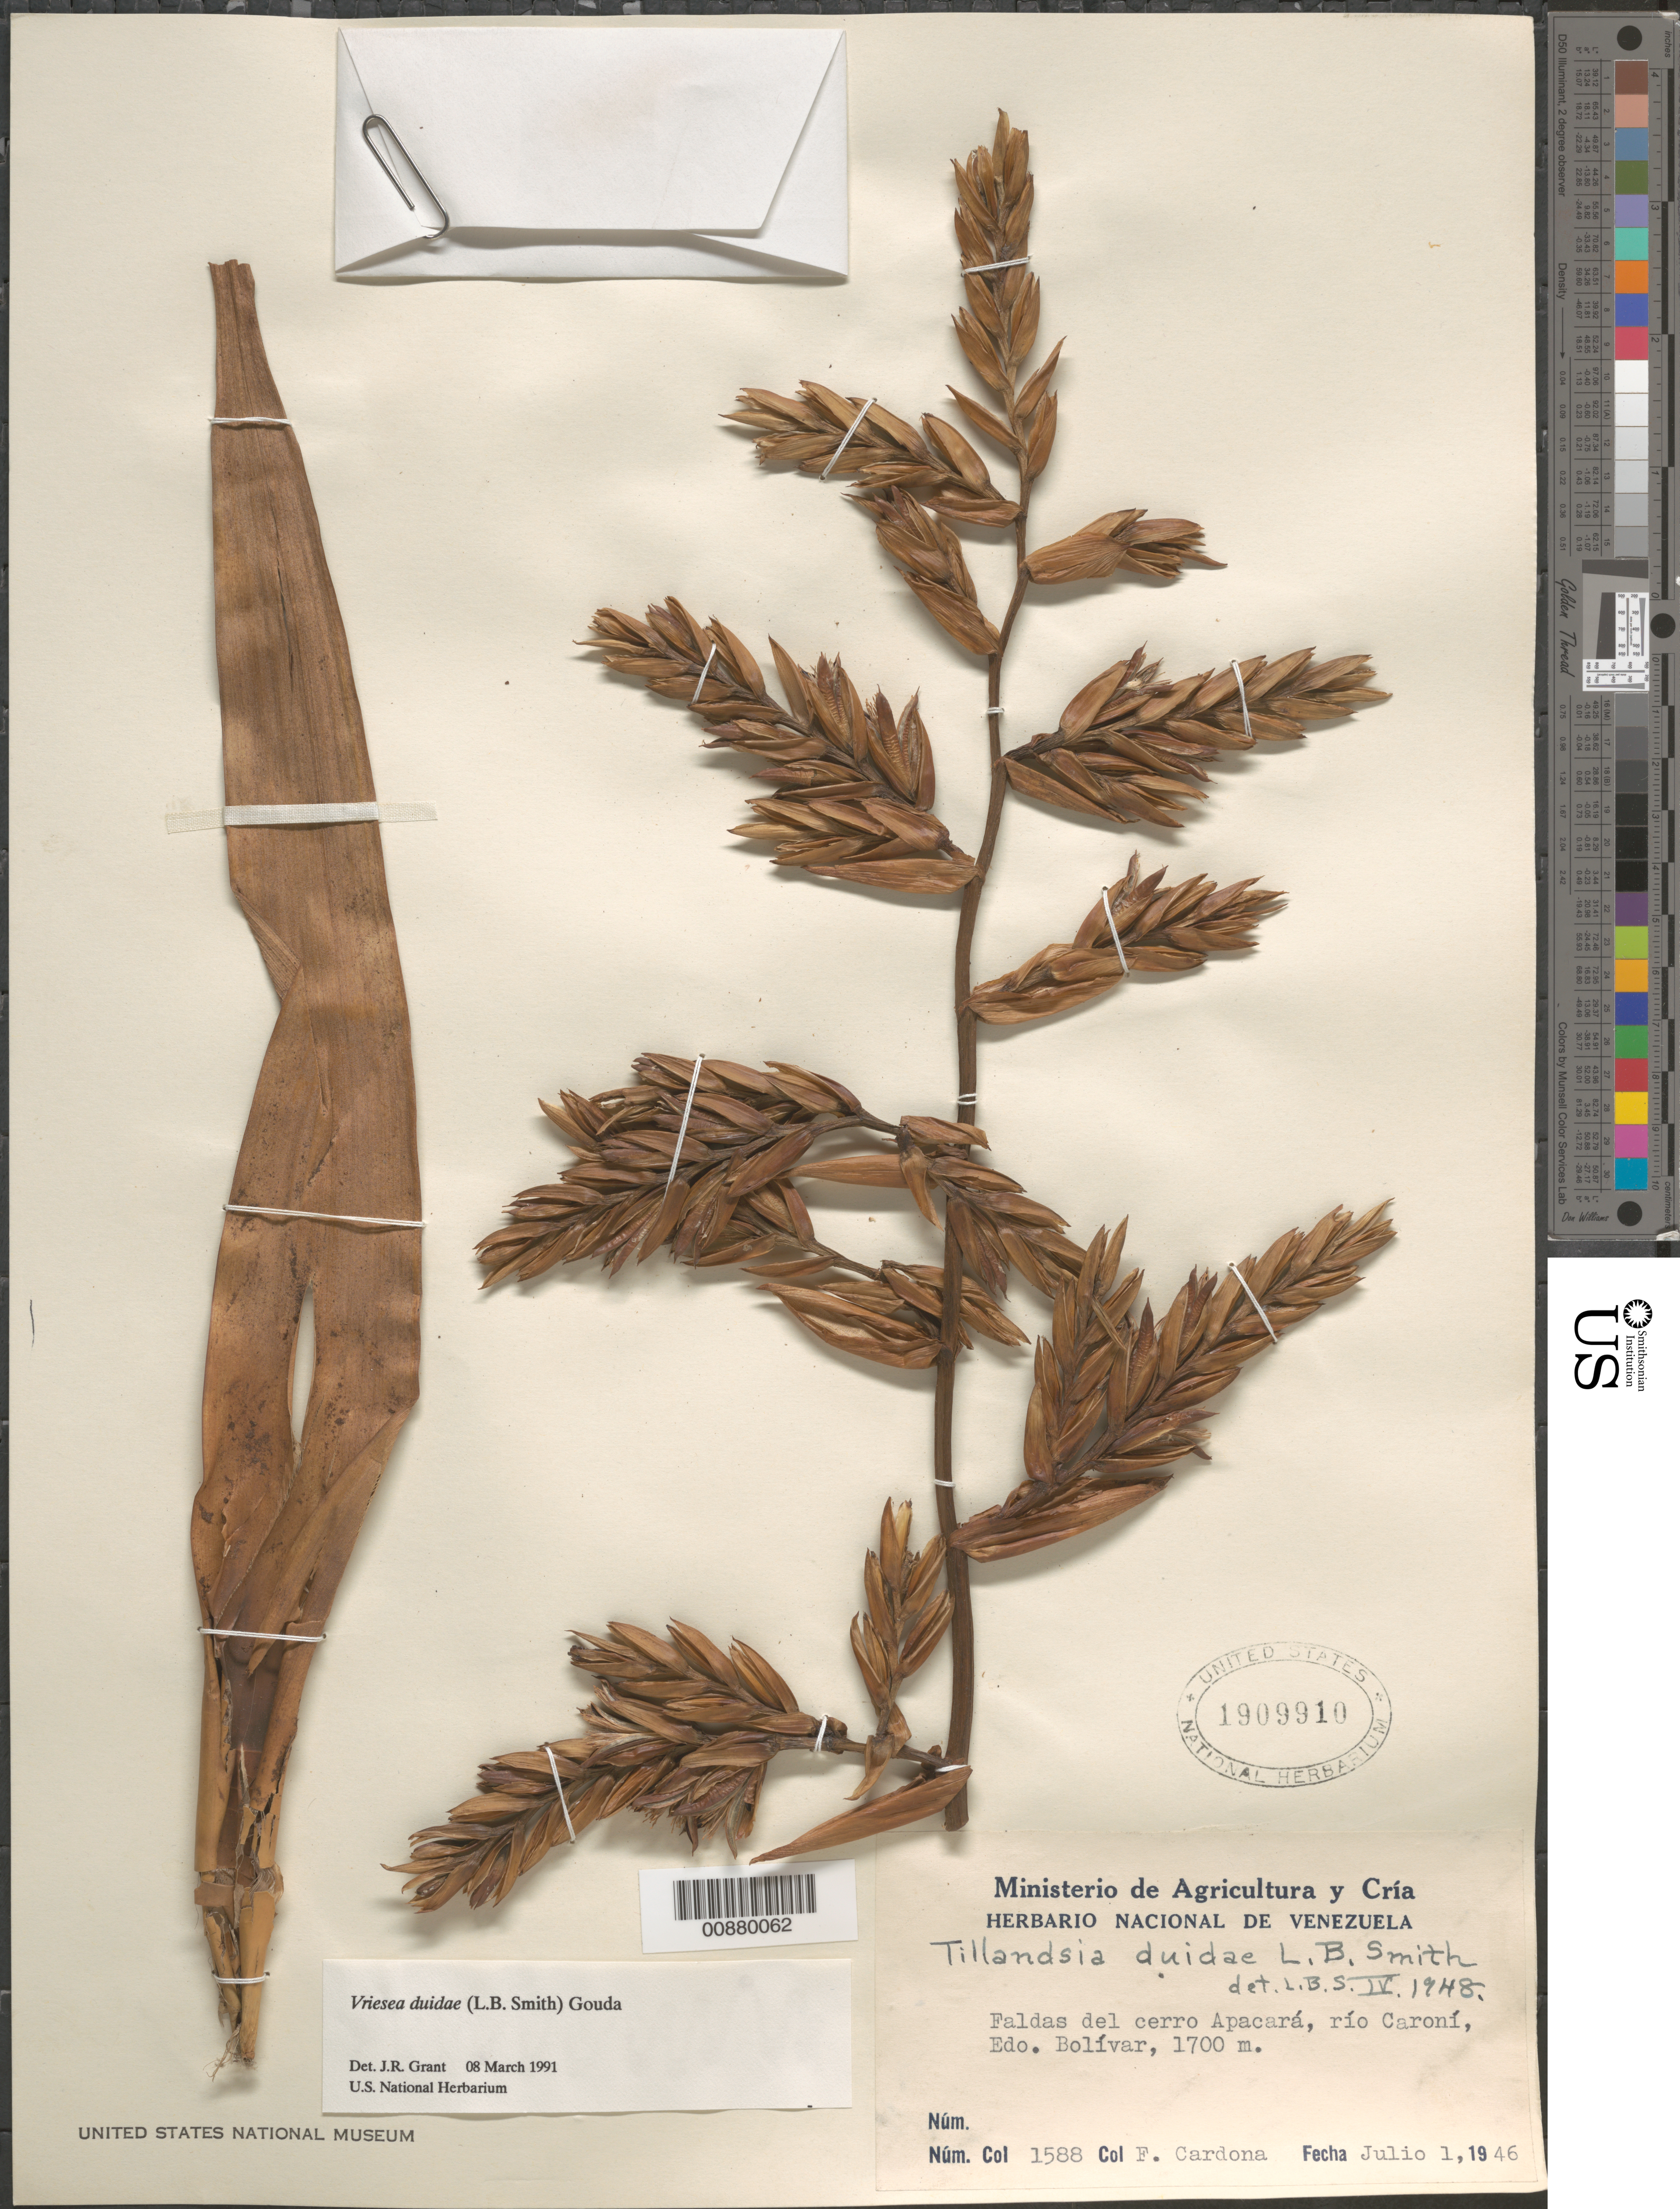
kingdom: Plantae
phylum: Tracheophyta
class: Liliopsida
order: Poales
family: Bromeliaceae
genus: Vriesea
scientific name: Vriesea duidae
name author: (L.B. Sm.) Gouda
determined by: Grant, J. R., (SWITZERLAND)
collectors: F. Cardona Puig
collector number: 1588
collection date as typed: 1-Jul-46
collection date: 1946-07-01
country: Venezuela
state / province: Bolívar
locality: Río Caroní, Cerro Apacará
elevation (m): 1700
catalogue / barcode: US 1909910